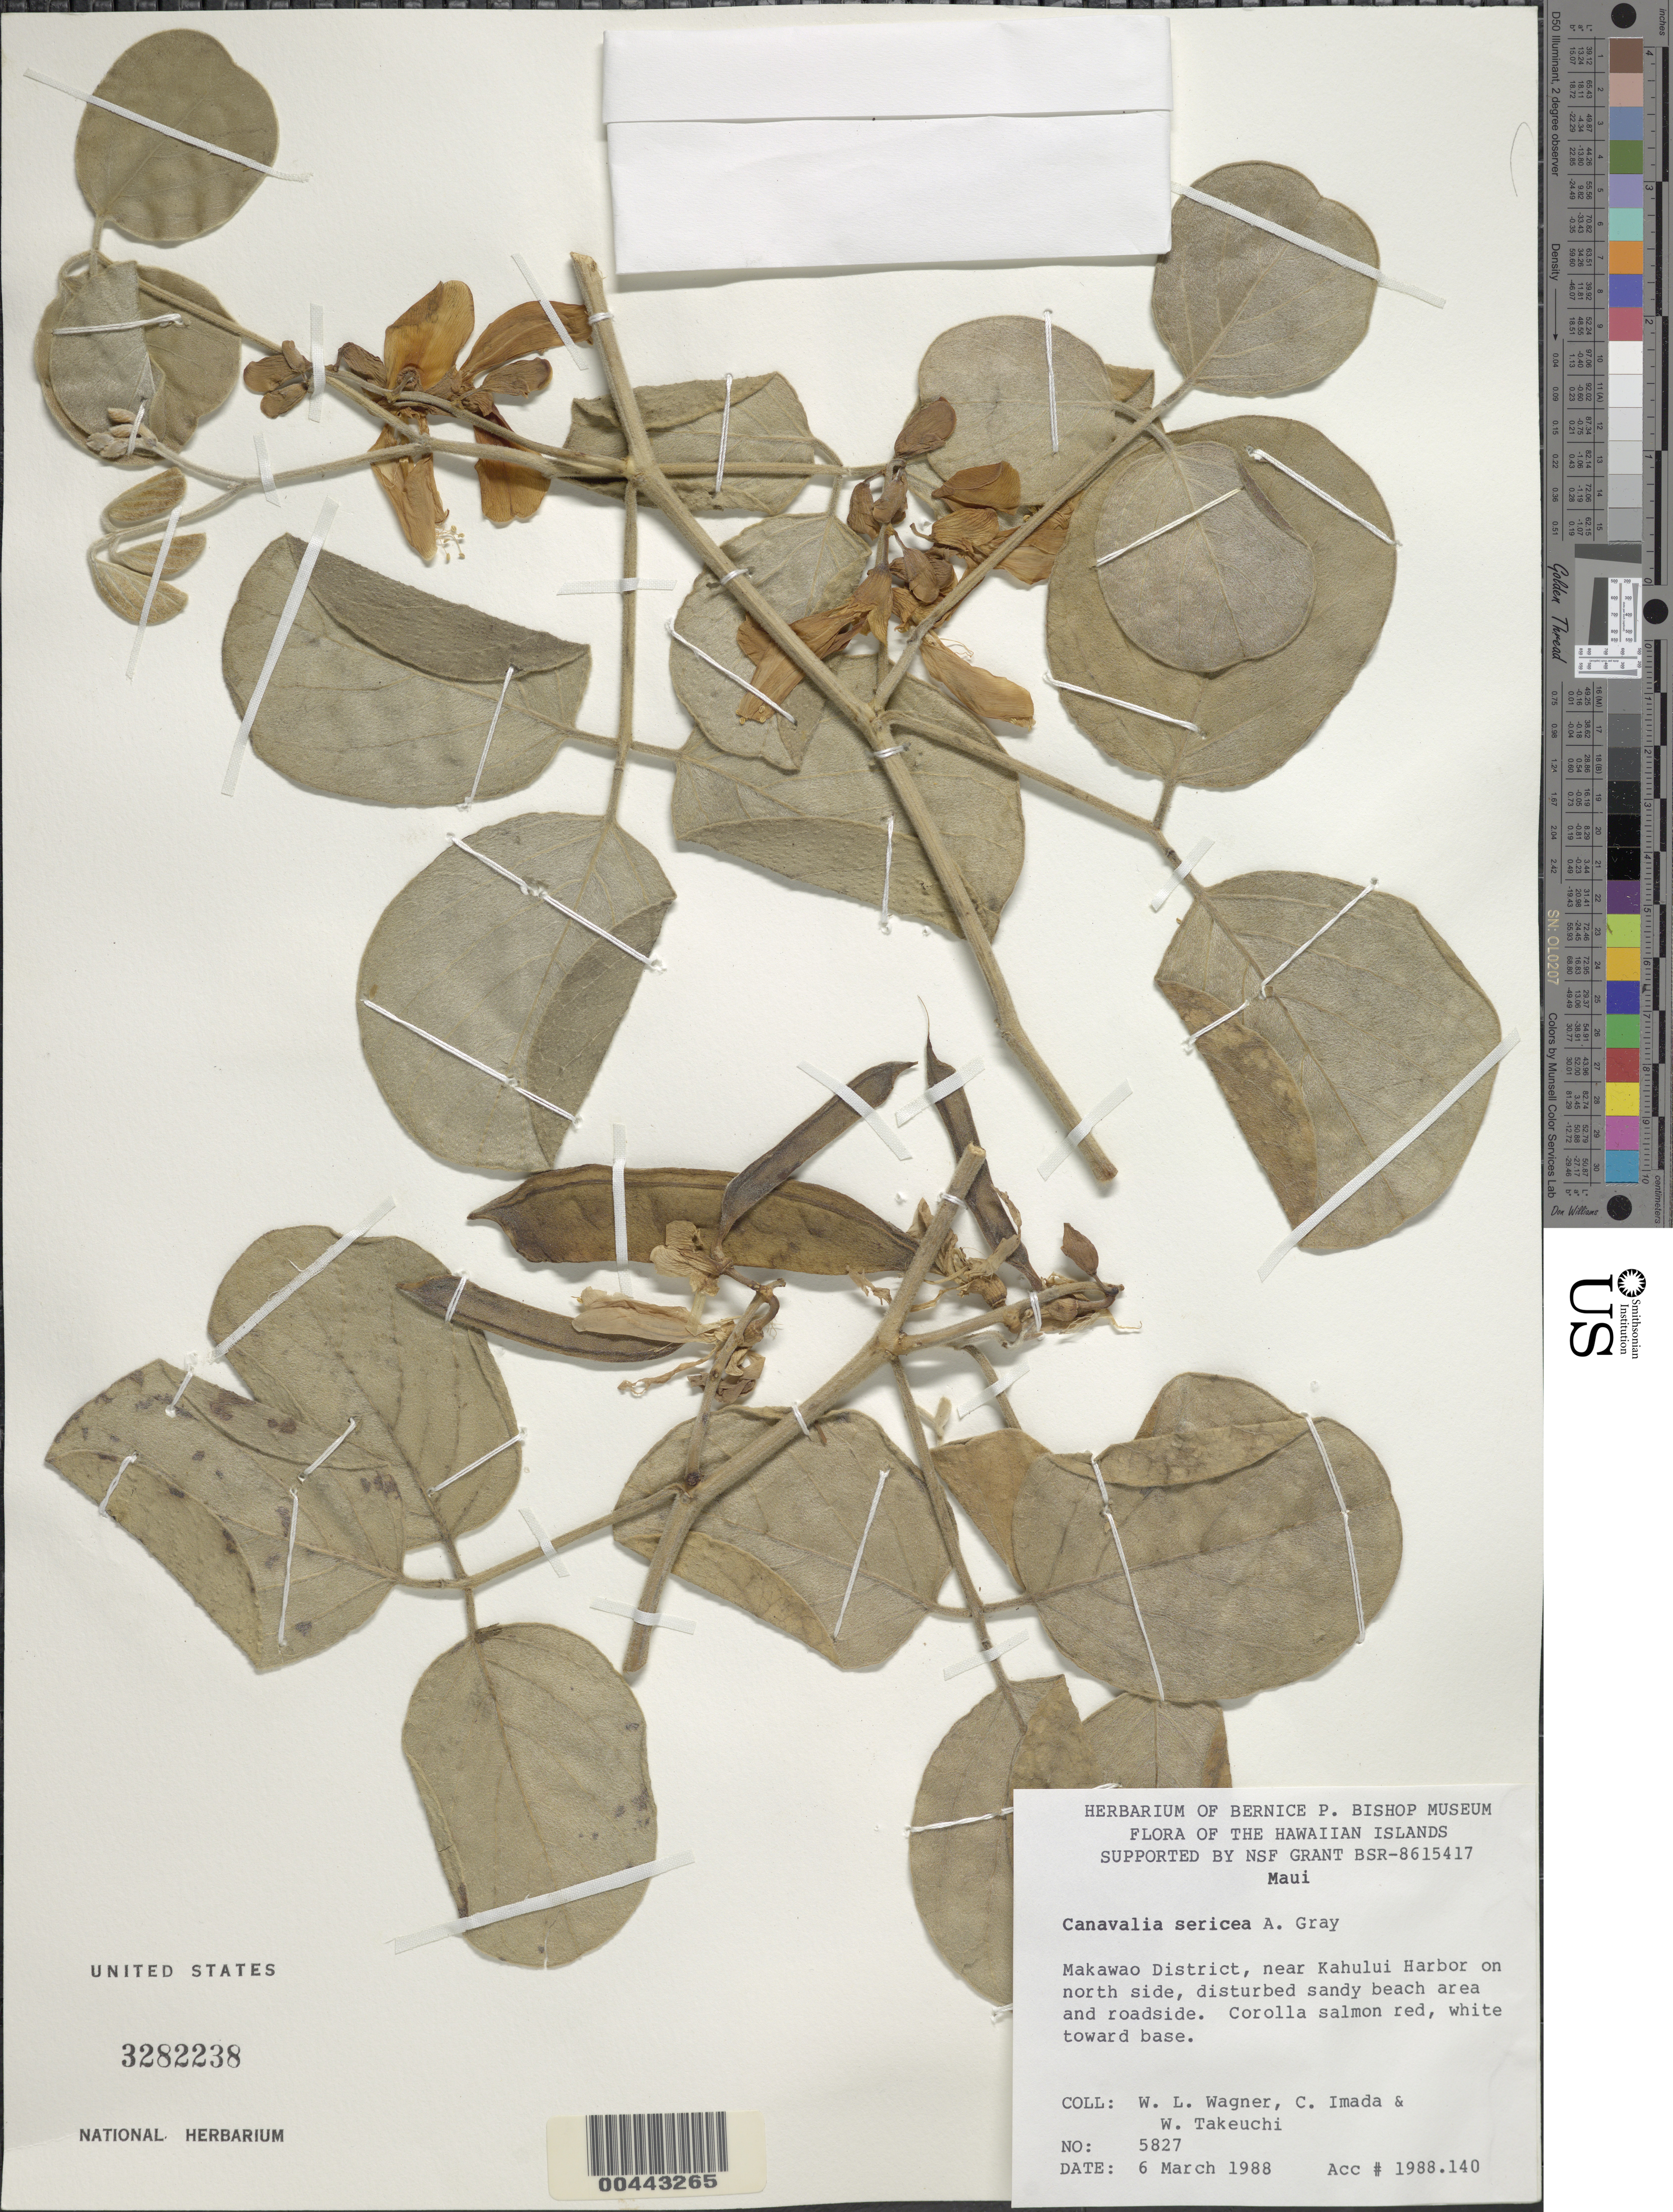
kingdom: Plantae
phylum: Tracheophyta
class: Magnoliopsida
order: Fabales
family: Fabaceae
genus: Canavalia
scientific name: Canavalia sericea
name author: A. Gray in Wilkes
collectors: W. L. Wagner, C. Imada & W. N. Takeuchi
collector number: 5827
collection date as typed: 6 Mar 1988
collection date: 1988-03-06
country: United States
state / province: Hawaii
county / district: Maui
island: Maui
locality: Makawao District, near Kahului Harbor on N side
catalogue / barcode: US 3282238